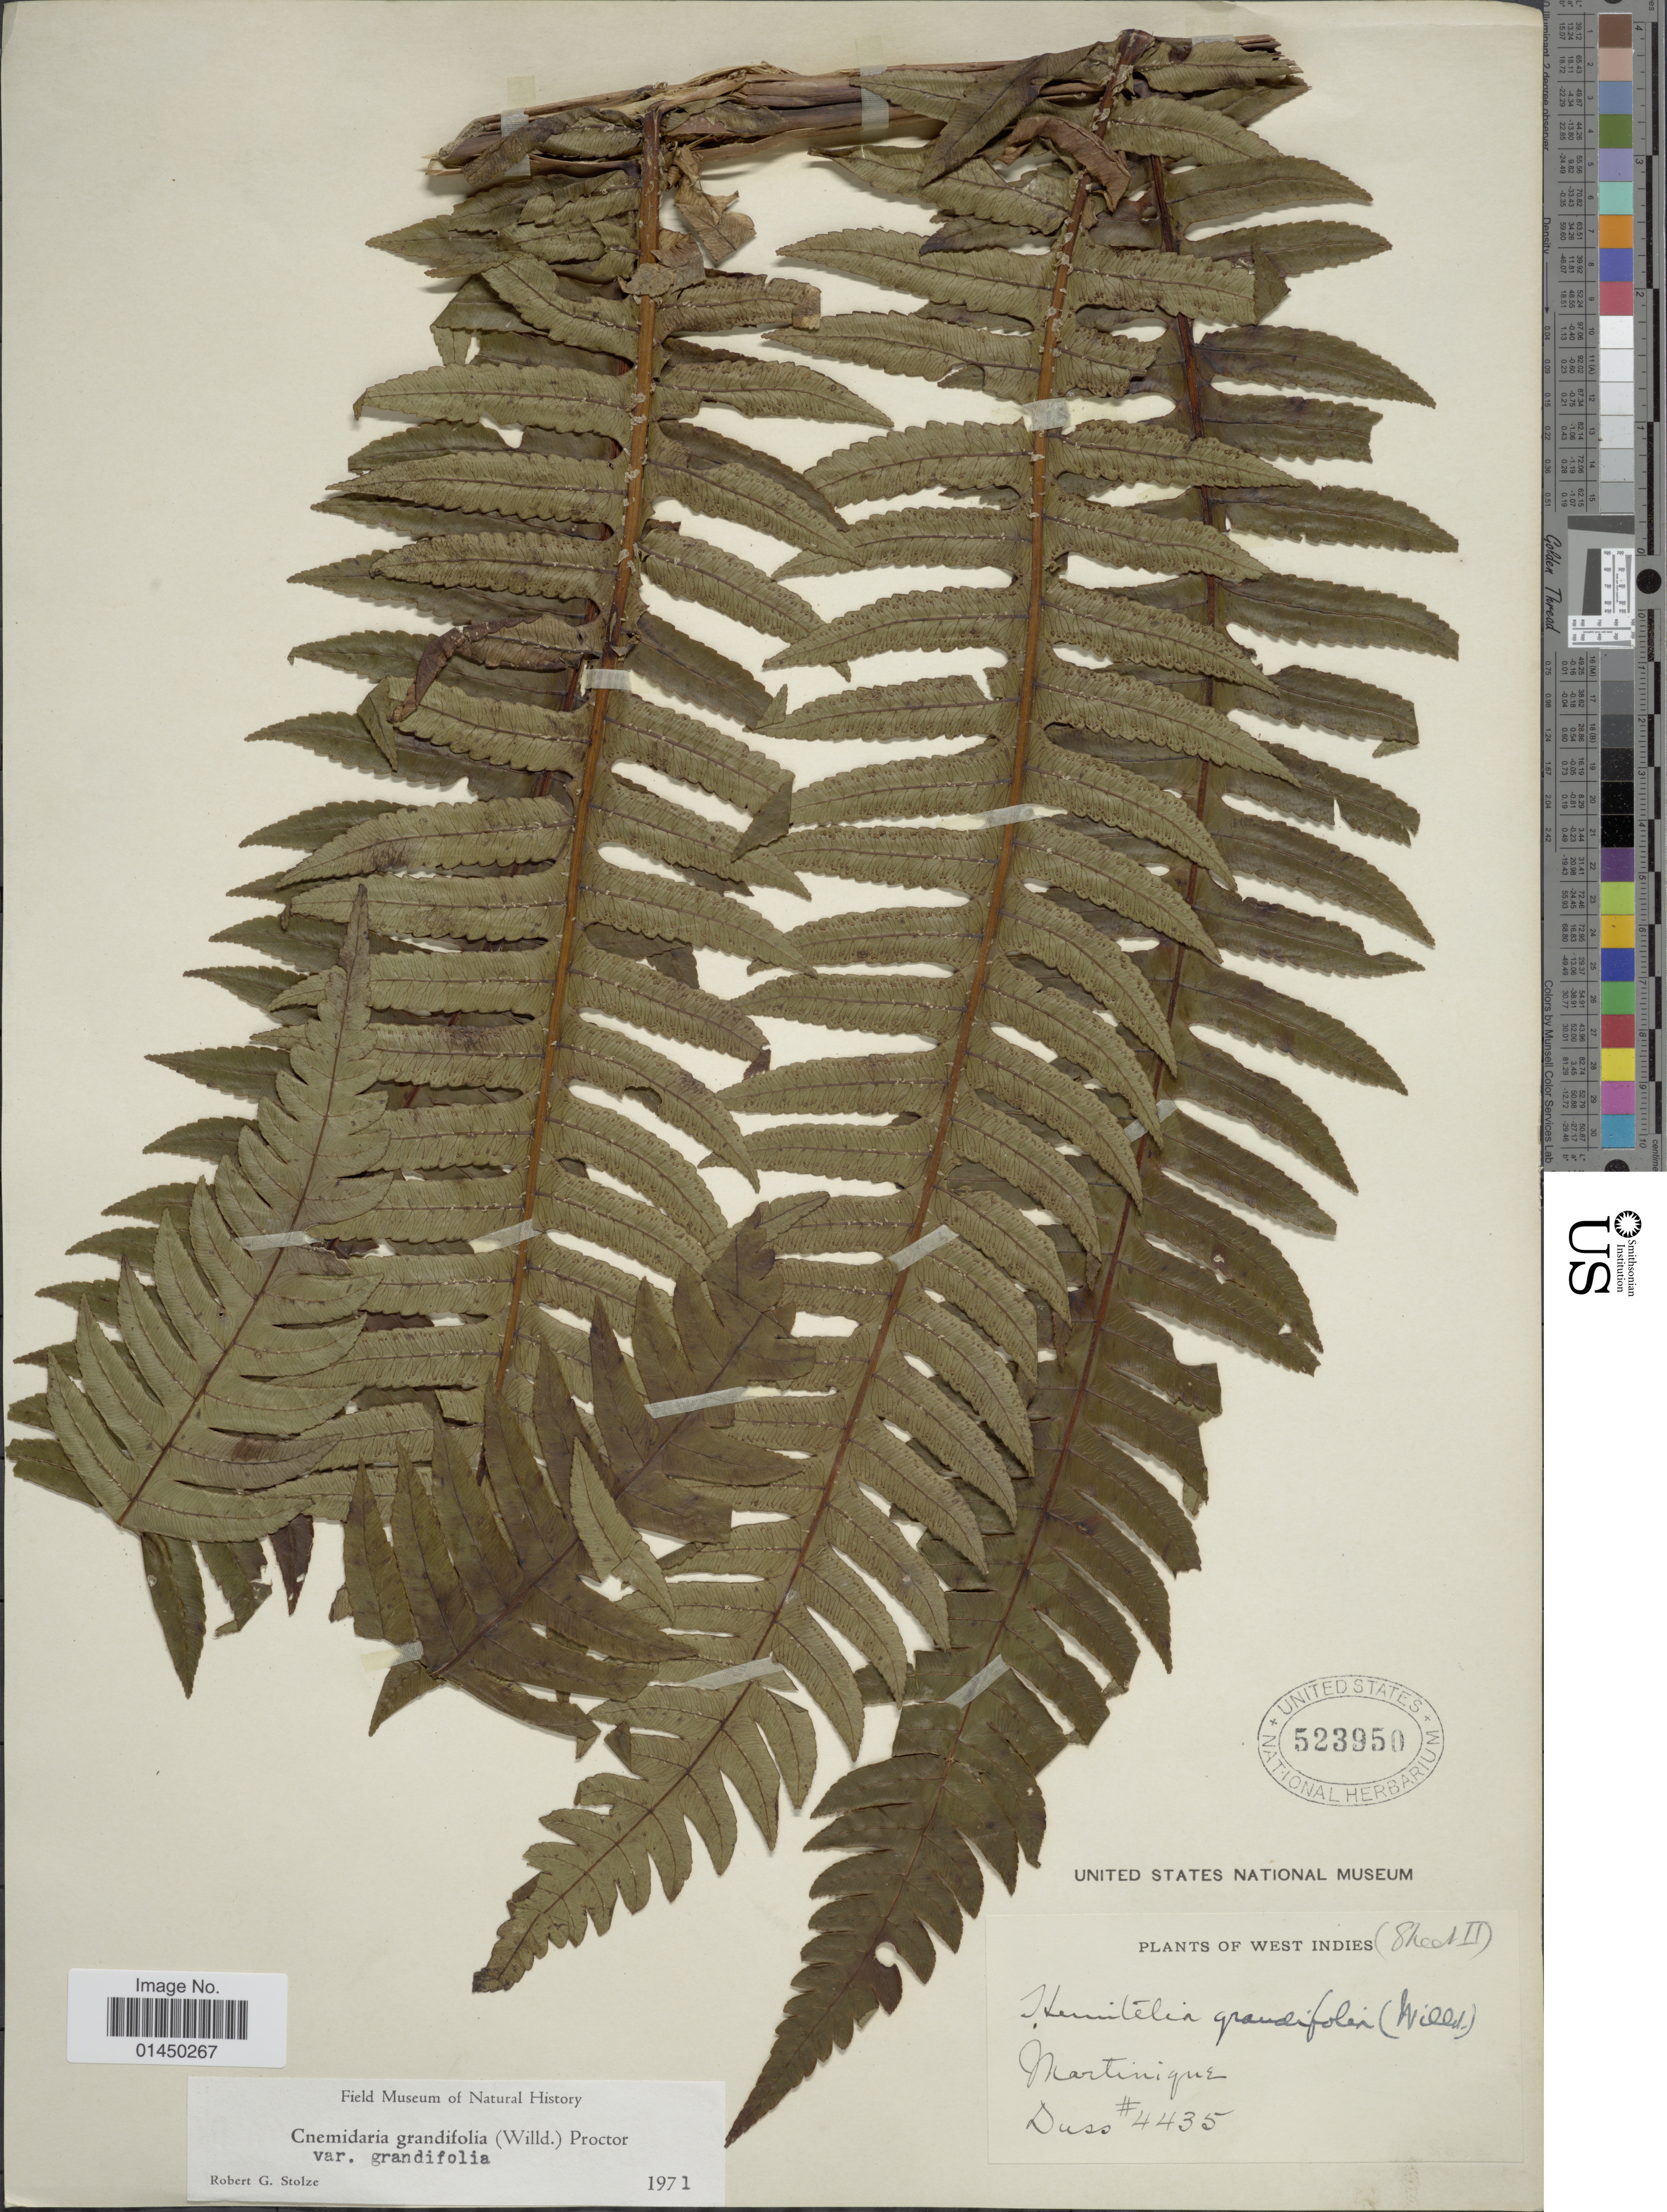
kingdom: Plantae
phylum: Tracheophyta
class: Polypodiopsida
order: Cyatheales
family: Cyatheaceae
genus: Cyathea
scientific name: Cyathea grandifolia var. grandifolia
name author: Willd.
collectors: -. Duss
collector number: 4435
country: Martinique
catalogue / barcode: US 523950